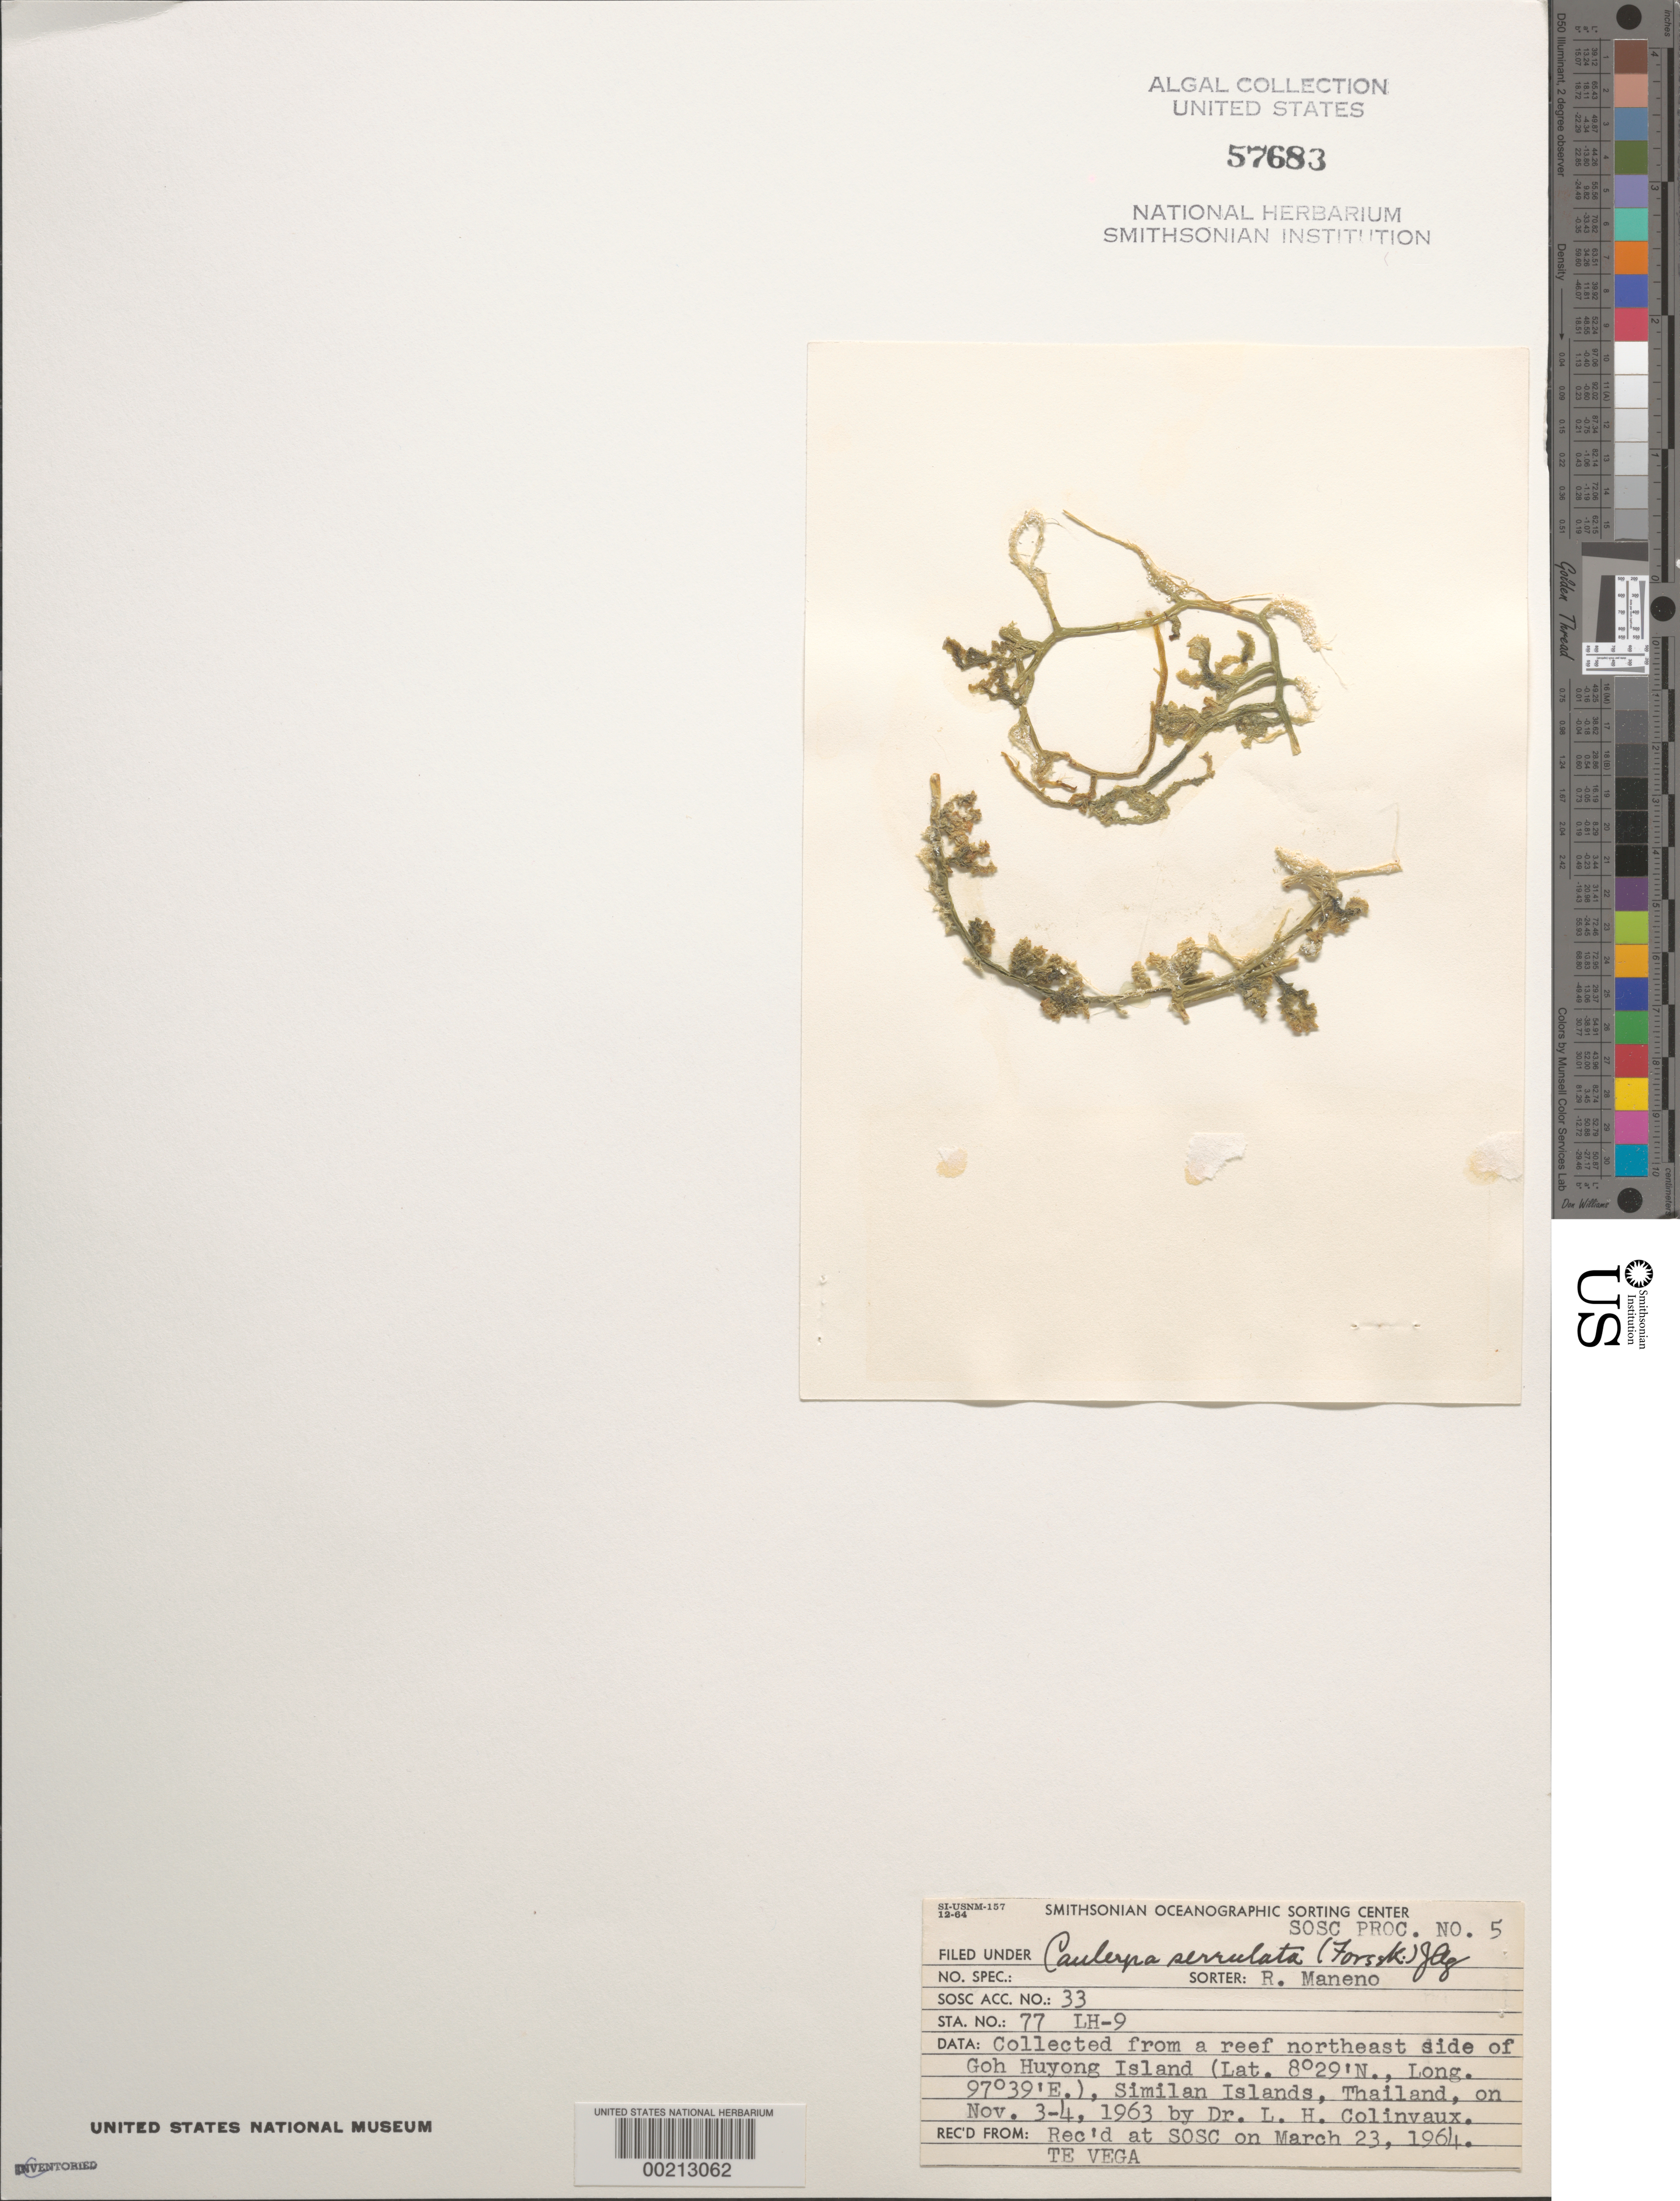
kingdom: Plantae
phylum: Chlorophyta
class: Ulvophyceae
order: Bryopsidales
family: Caulerpaceae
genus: Caulerpa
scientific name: Caulerpa serrulata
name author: (Forssk.) J. Agardh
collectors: L. Hillis-Colinvaux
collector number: LH-9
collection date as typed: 03 Nov 1963 to 04 Nov 1963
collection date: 1963-11-03/1963-11-04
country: Thailand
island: Goh Huyong Island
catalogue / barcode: US 57683